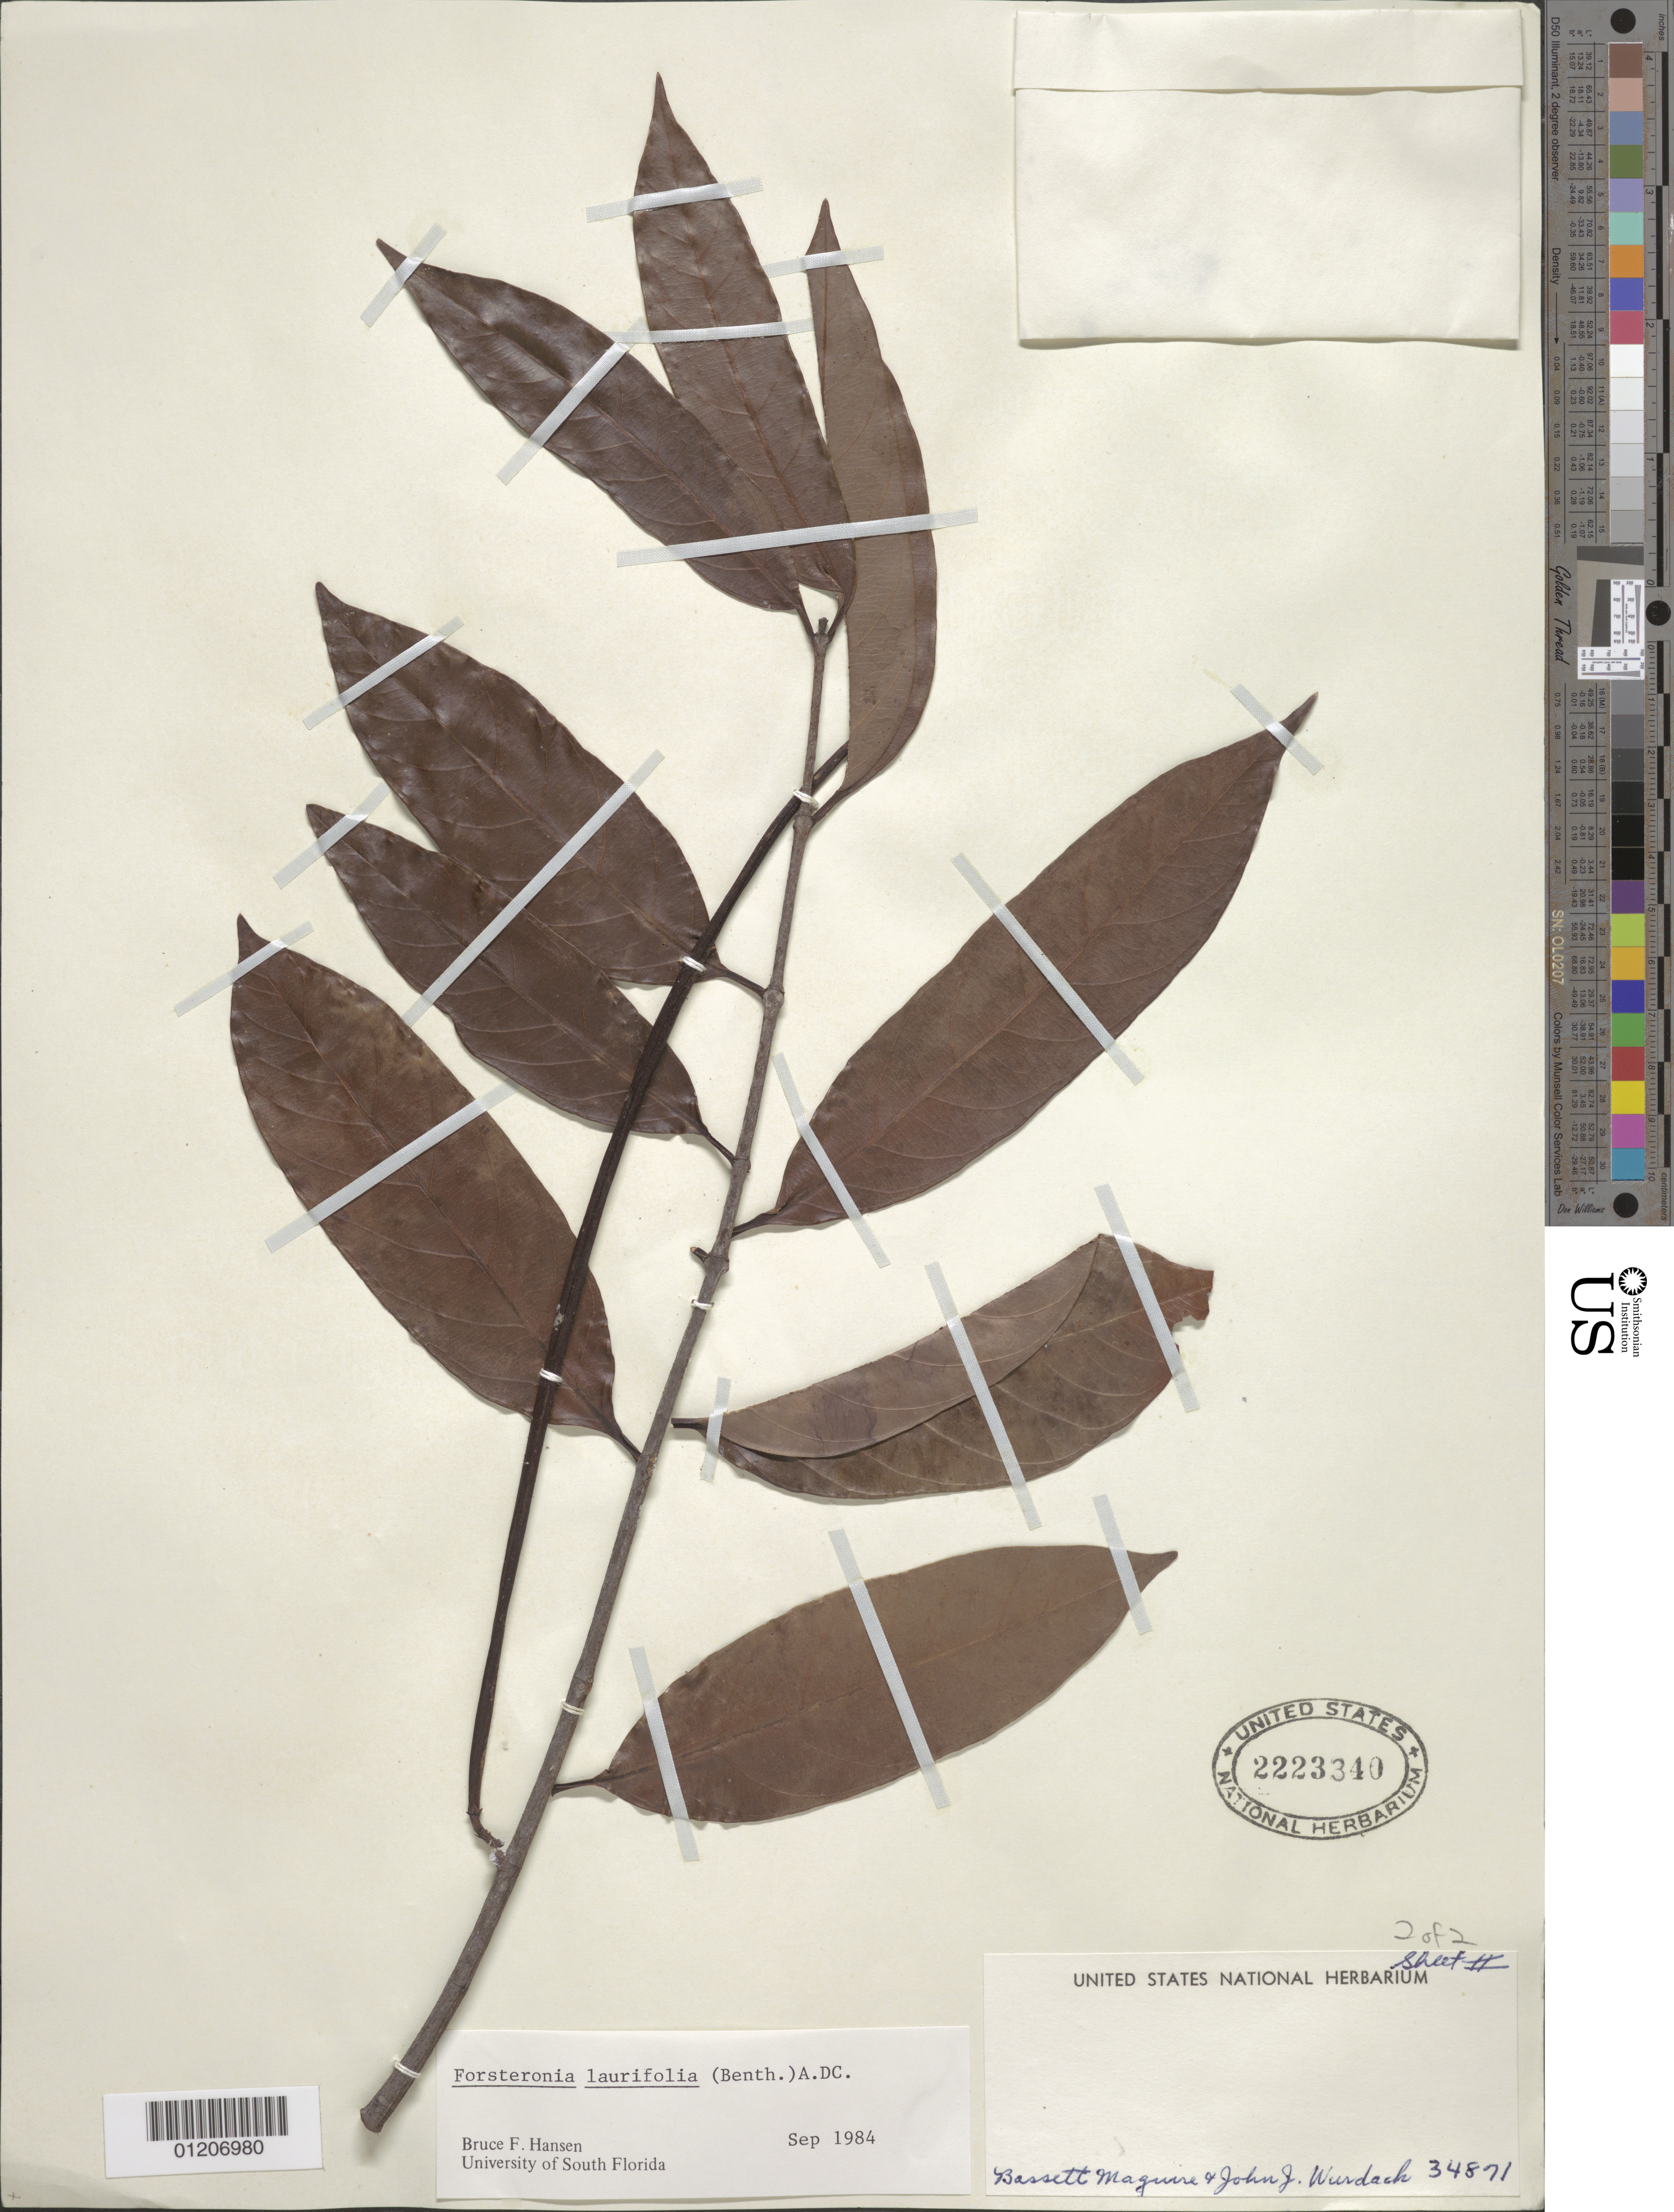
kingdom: Plantae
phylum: Tracheophyta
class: Magnoliopsida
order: Gentianales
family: Apocynaceae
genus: Forsteronia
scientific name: Forsteronia laurifolia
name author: (Benth.) A. DC.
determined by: Hansen, Bruce F., Curator (USF), University of South Florida (UNITED STATES)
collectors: B. Maguire & J. J. Wurdack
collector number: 34871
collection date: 1953-04-04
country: Venezuela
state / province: Amazonas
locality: Along Rio Paciba between Lago Paciba and rio Casiquiare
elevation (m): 130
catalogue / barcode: US 2223340